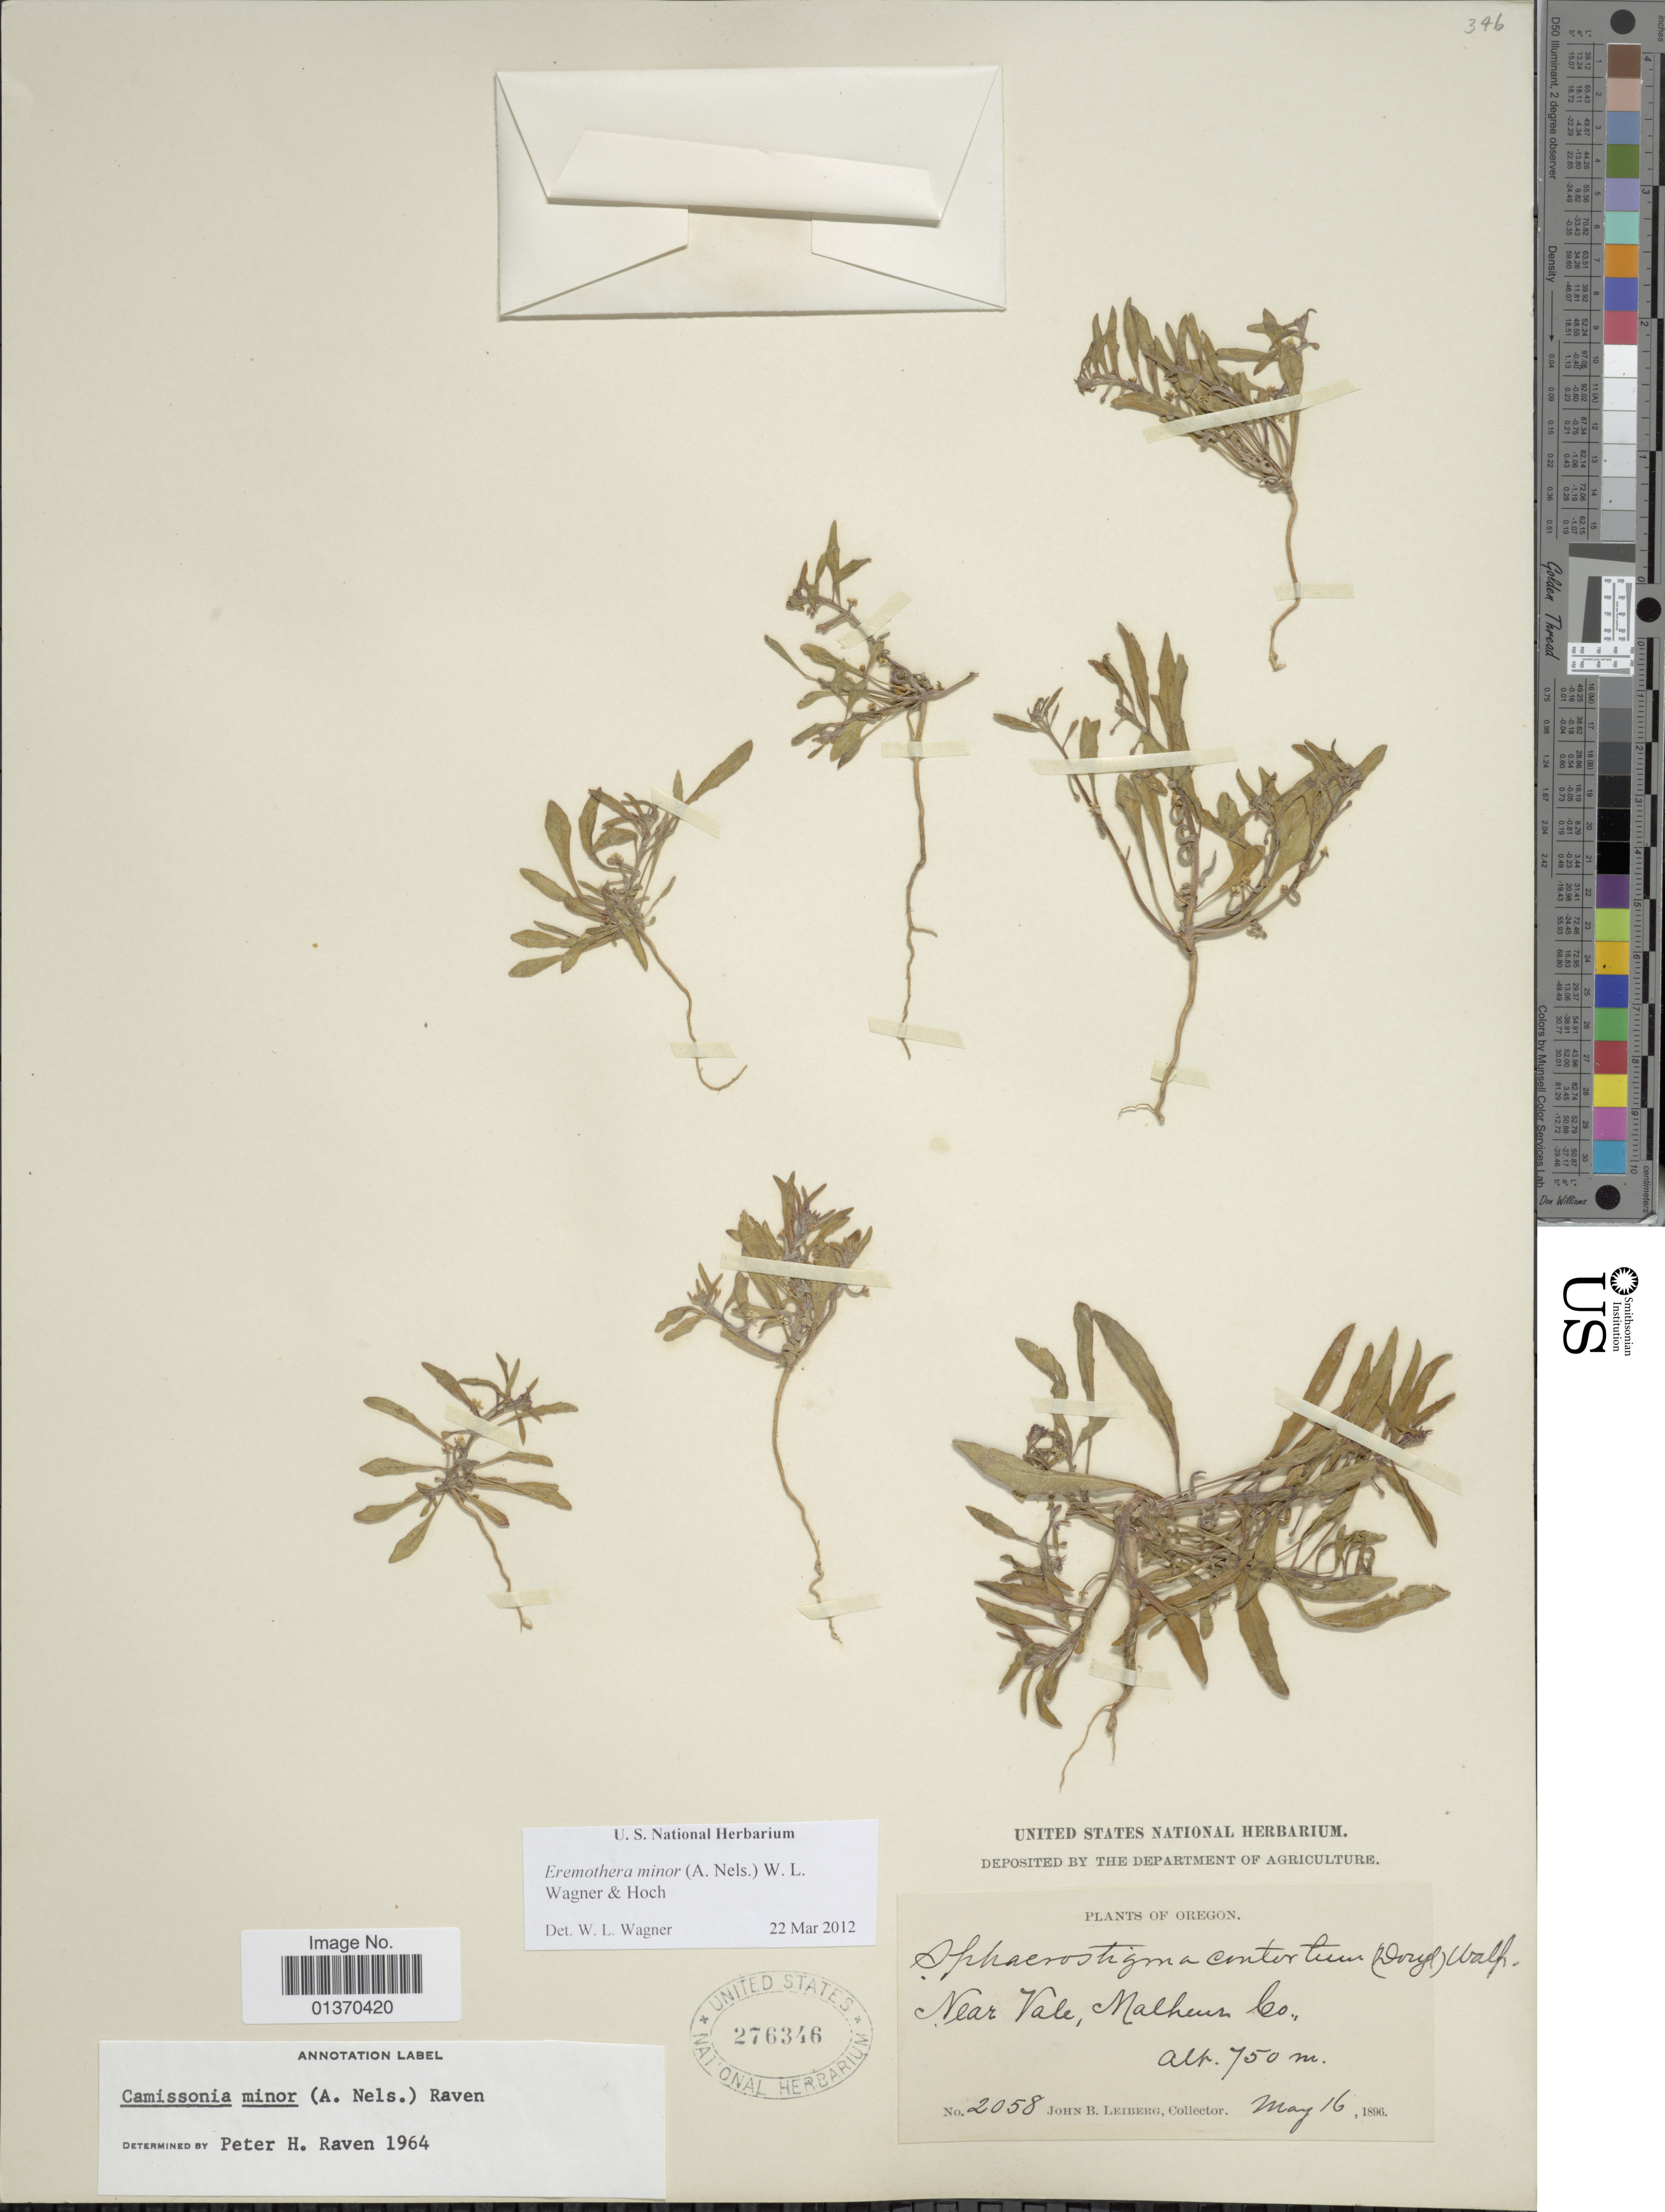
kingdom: Plantae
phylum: Tracheophyta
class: Magnoliopsida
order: Myrtales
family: Onagraceae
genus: Eremothera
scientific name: Eremothera minor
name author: (A. Nelson) W.L. Wagner & Hoch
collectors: J. B. Leiberg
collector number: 2058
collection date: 1896-05-16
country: United States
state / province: Oregon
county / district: Malheur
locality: Near Vale, Malheur Co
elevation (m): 750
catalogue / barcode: US 276346